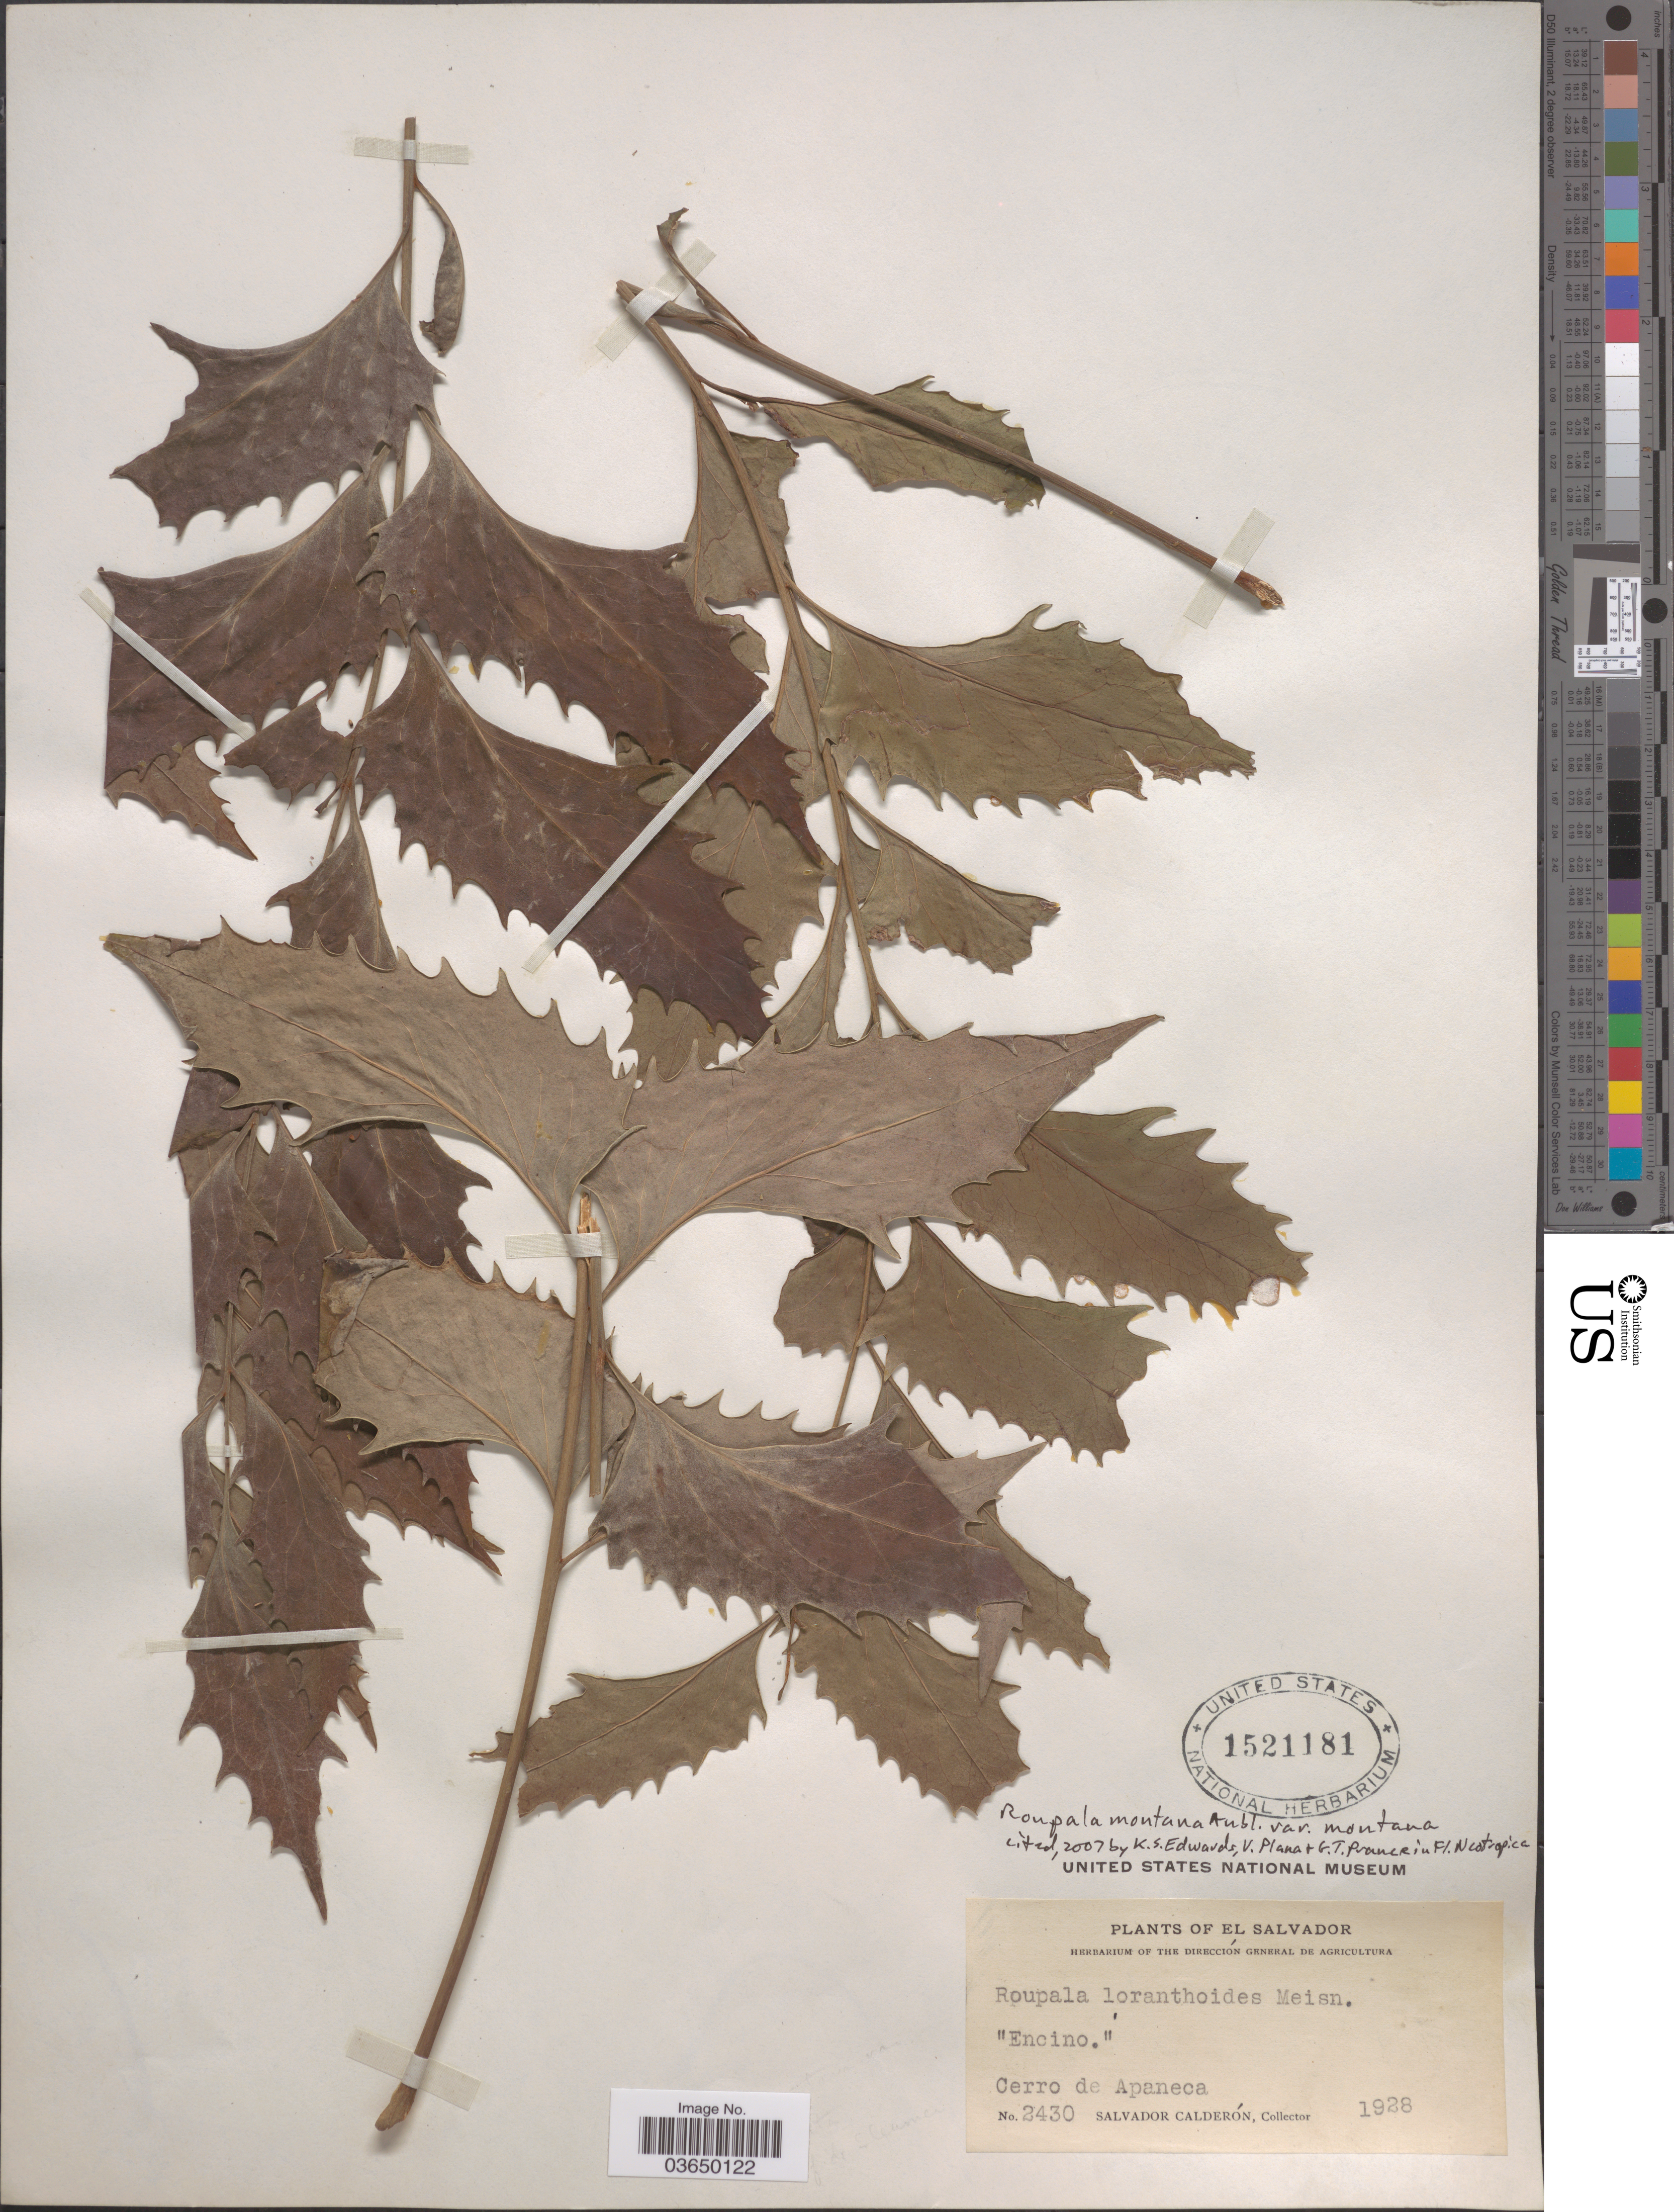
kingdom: Plantae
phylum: Tracheophyta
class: Magnoliopsida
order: Proteales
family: Proteaceae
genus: Roupala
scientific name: Roupala montana var. montana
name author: Aubl.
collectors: S. Calderón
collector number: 2430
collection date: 1928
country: El Salvador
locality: Cerro de Apaneca.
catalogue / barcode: US 1521181